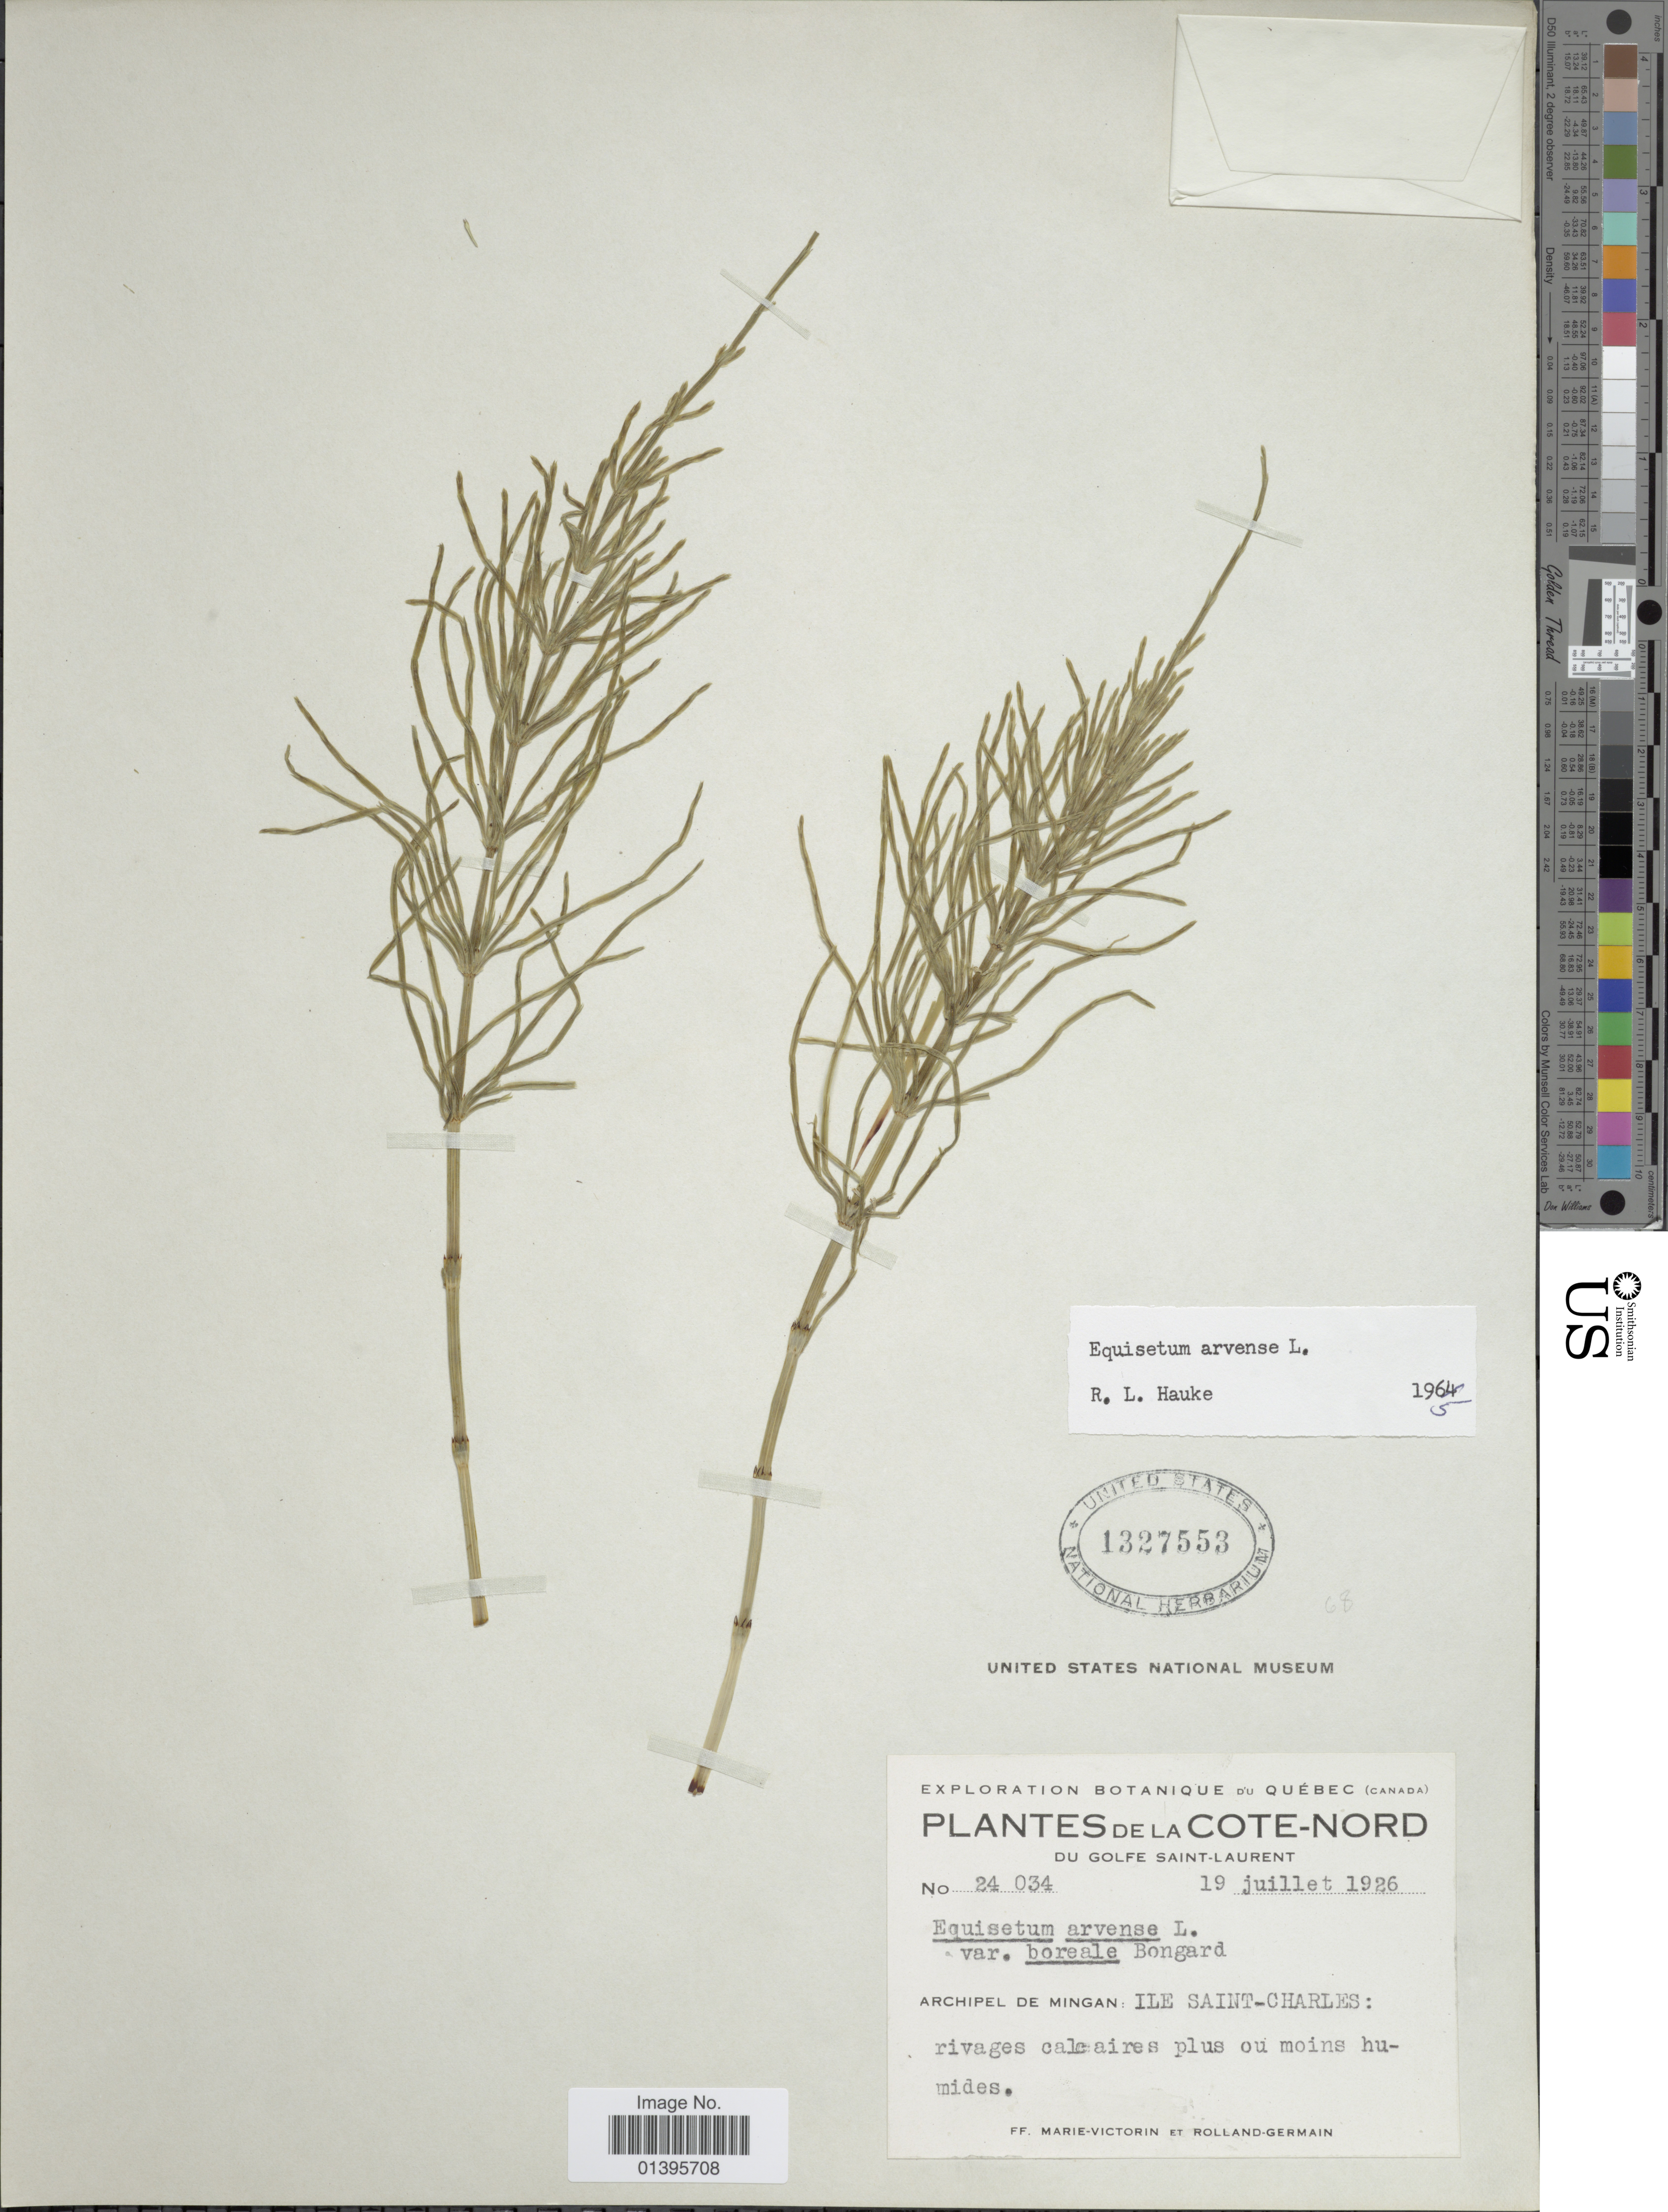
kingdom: Plantae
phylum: Tracheophyta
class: Polypodiopsida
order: Equisetales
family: Equisetaceae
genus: Equisetum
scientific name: Equisetum arvense var. boreale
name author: (Bong.) Rupr.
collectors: Fr. Marie-Victorin & Rolland-Germain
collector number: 24034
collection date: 1926-07-19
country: Canada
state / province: Quebec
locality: Plantes de la Cote-Nord. Du Golfe Saint-:Laurent. Archipel de Mingan: Ile Saint-Charles: rivages calcaires plus ou moins humides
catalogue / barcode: US 1327553